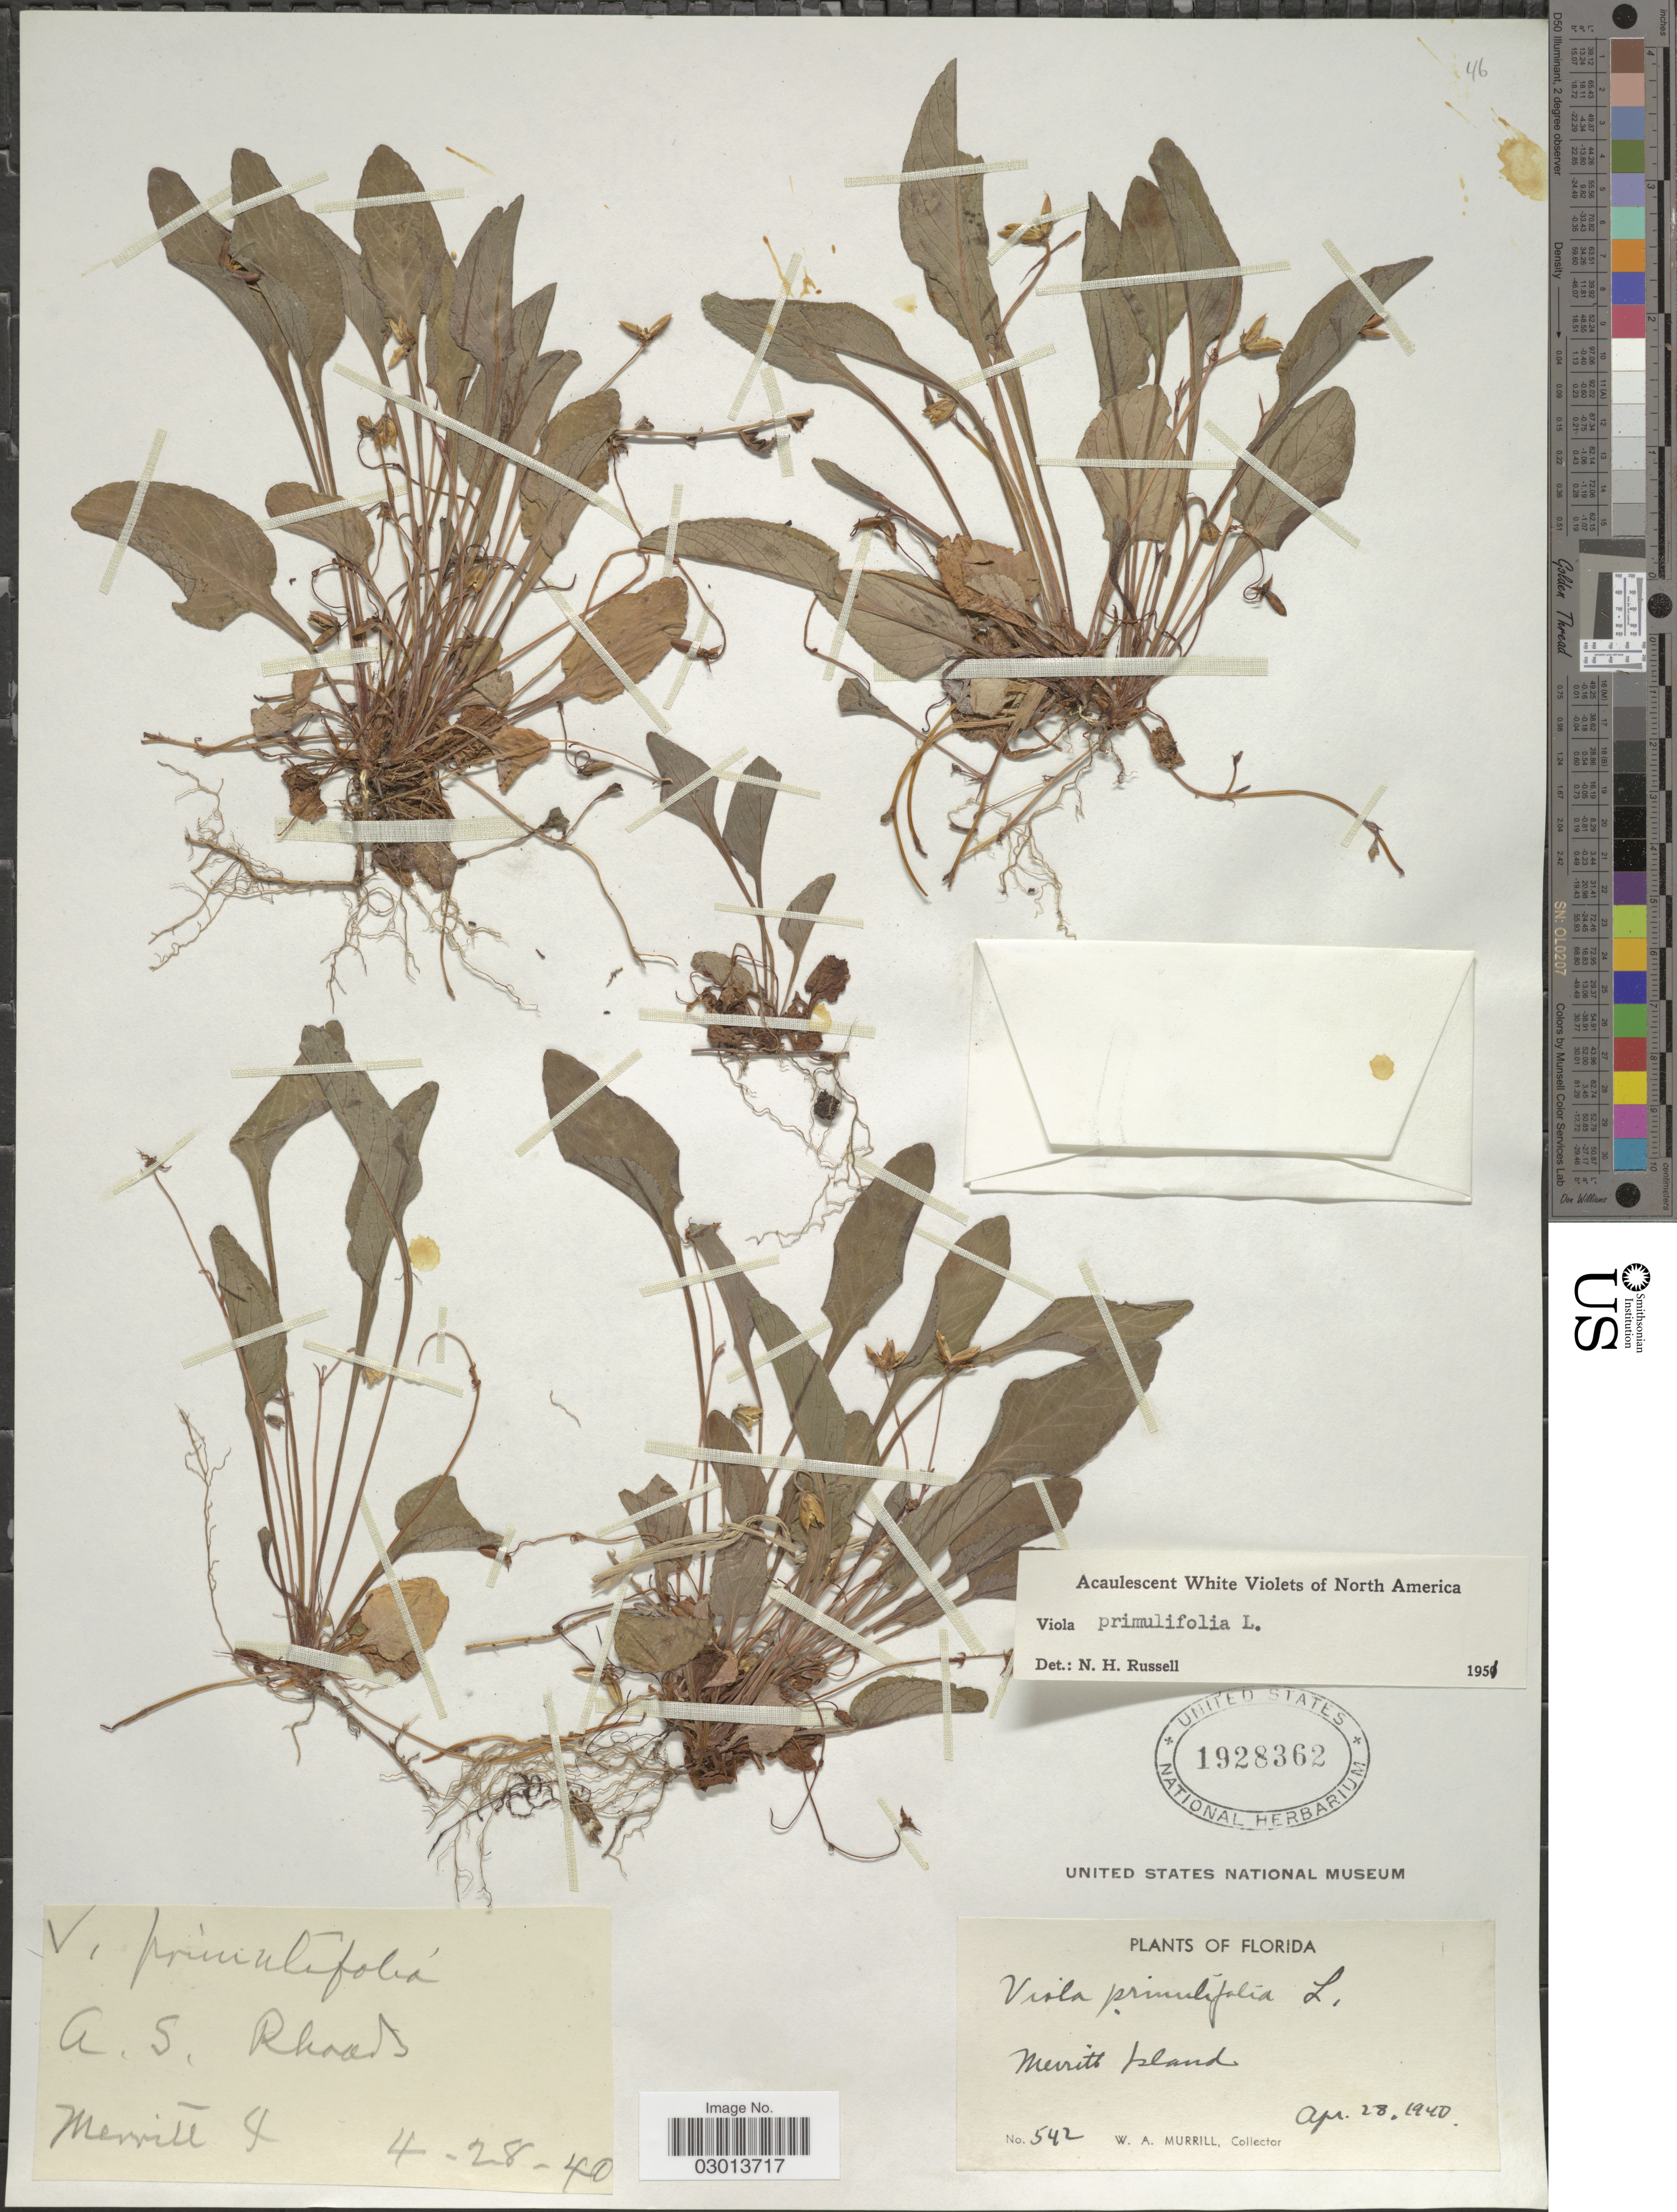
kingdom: Plantae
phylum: Tracheophyta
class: Magnoliopsida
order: Malpighiales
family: Violaceae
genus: Viola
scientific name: Viola primulifolia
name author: L.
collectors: W. A. Murrill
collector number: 542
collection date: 1940-04-28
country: United States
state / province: Florida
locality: Merritt Island.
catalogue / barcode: US 1928362